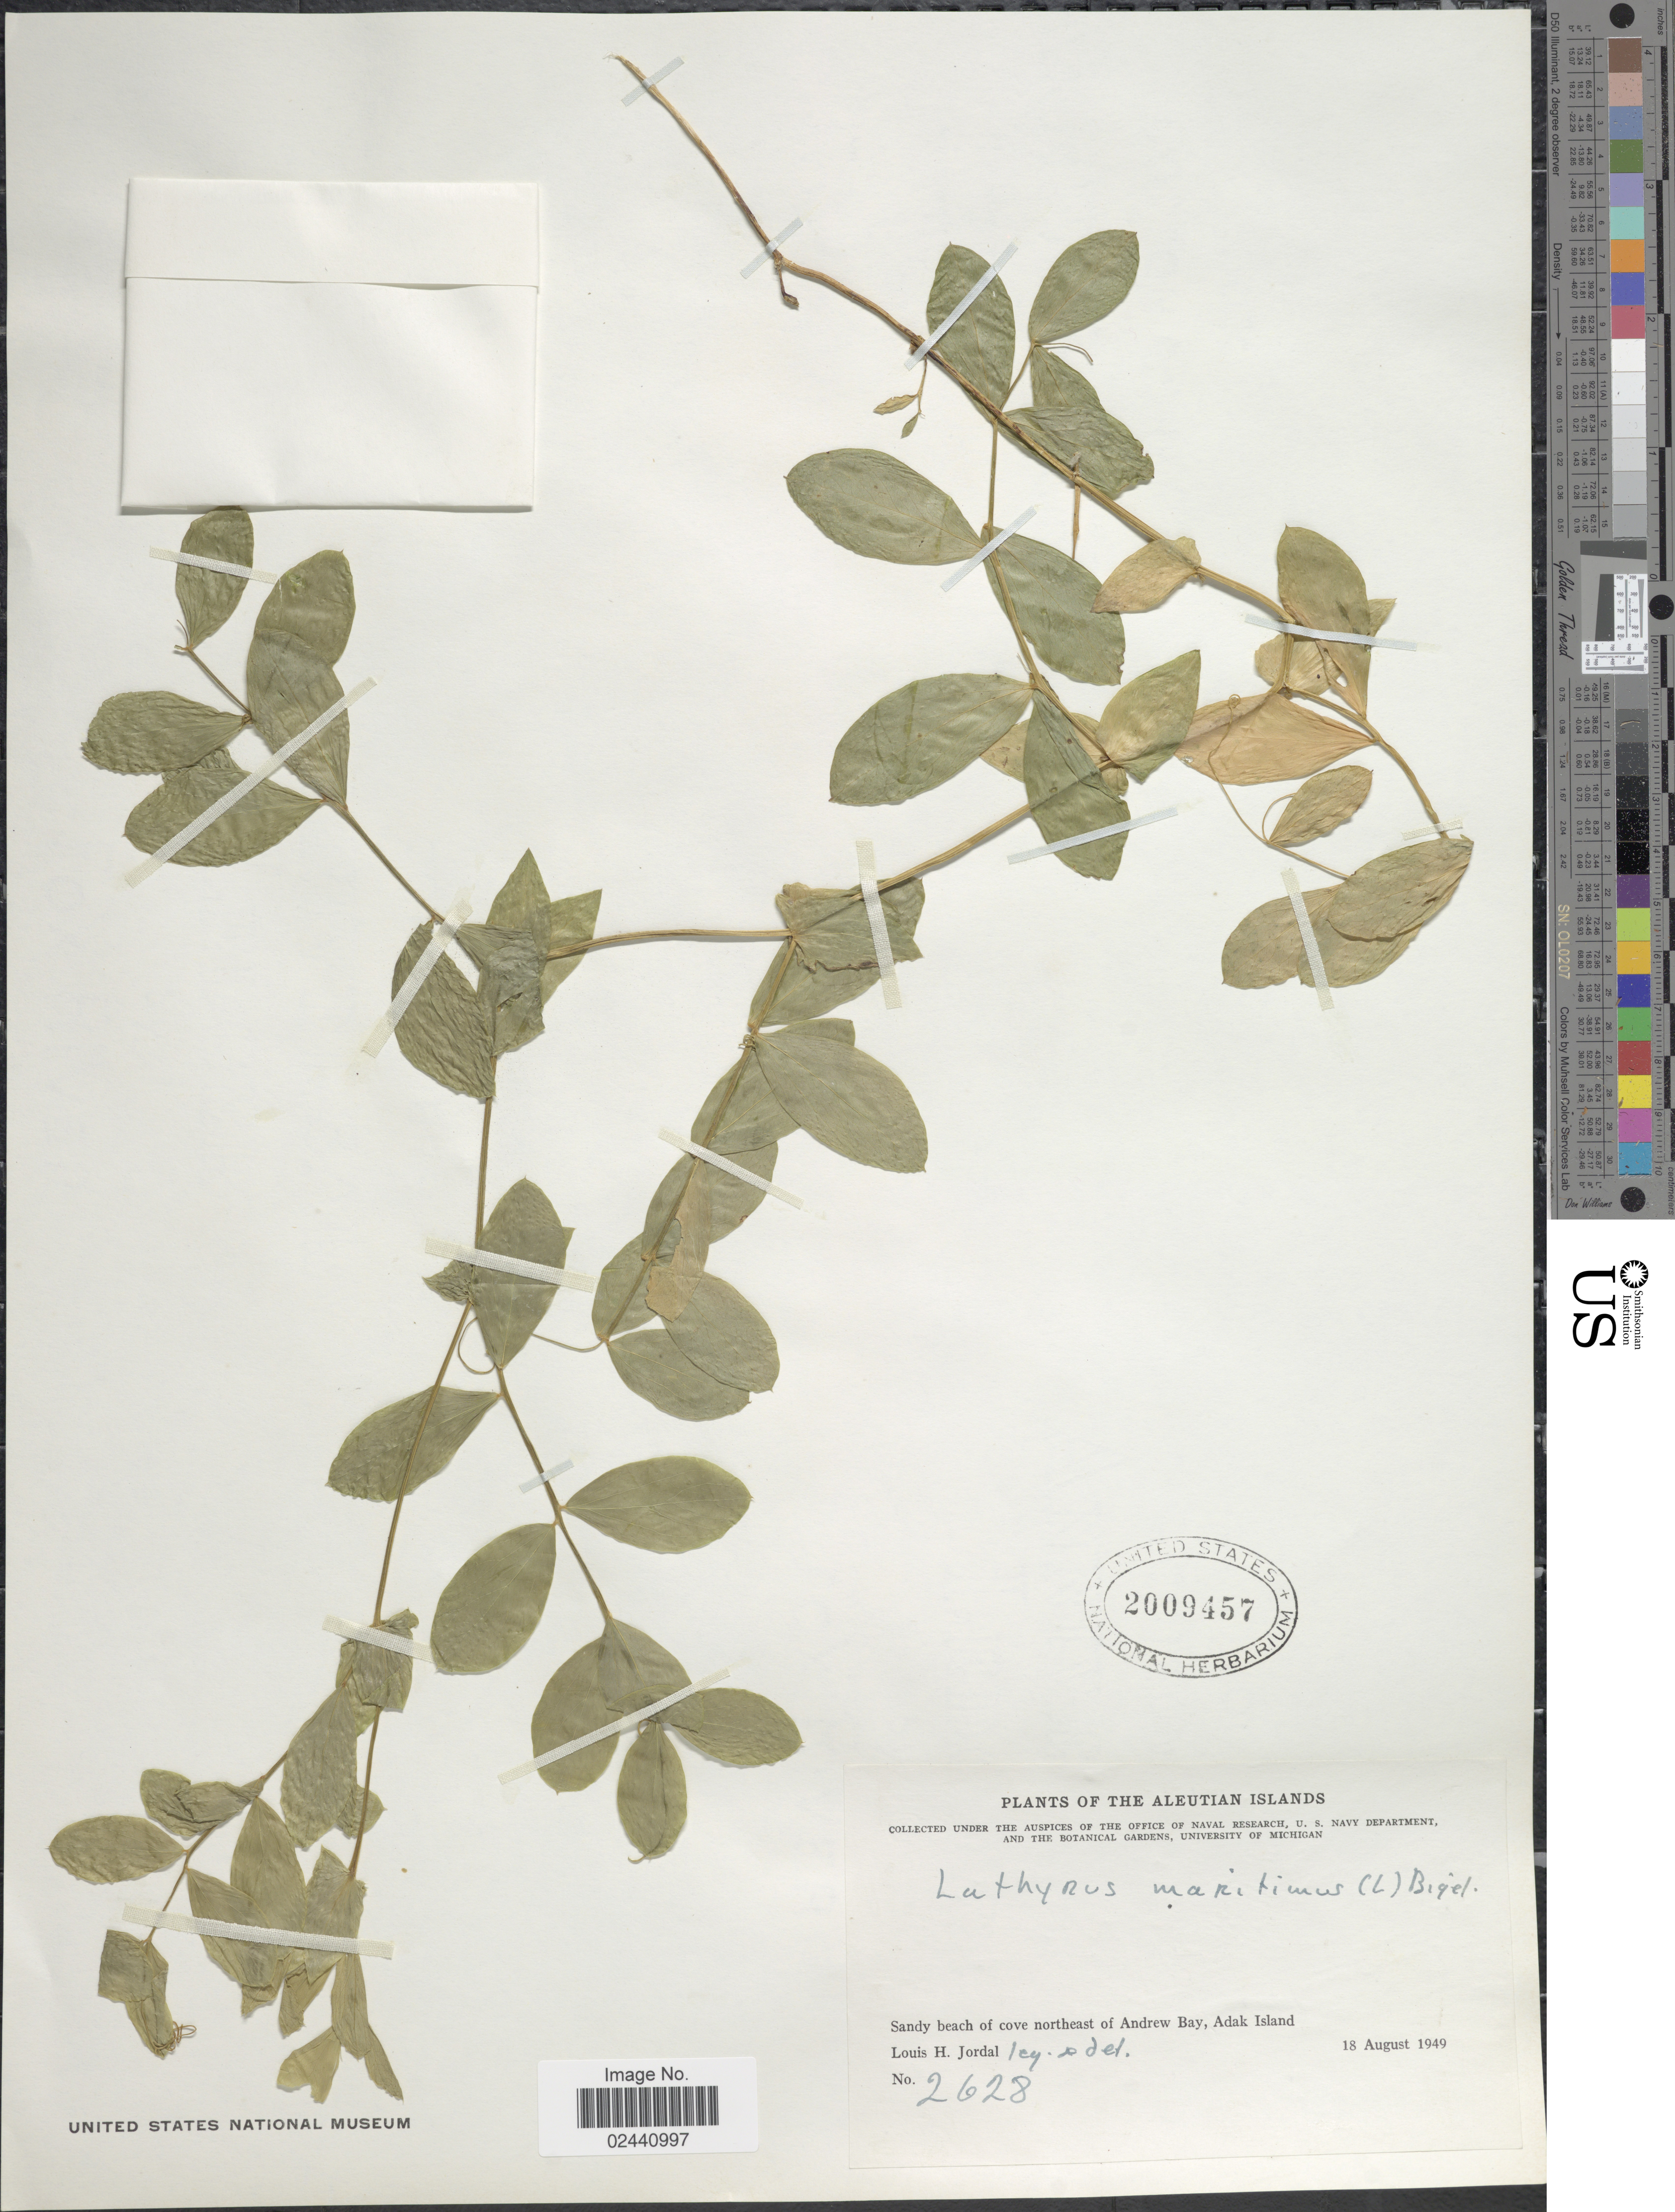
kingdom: Plantae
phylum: Tracheophyta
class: Magnoliopsida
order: Fabales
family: Fabaceae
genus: Lathyrus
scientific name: Lathyrus maritimus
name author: Torr.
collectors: L. Jordal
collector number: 2628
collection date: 1949-08-18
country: United States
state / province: Alaska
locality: Sandy beach of cove northeast of Andrew Bay, Adak Island. Aleutian Islands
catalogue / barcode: US 2009457